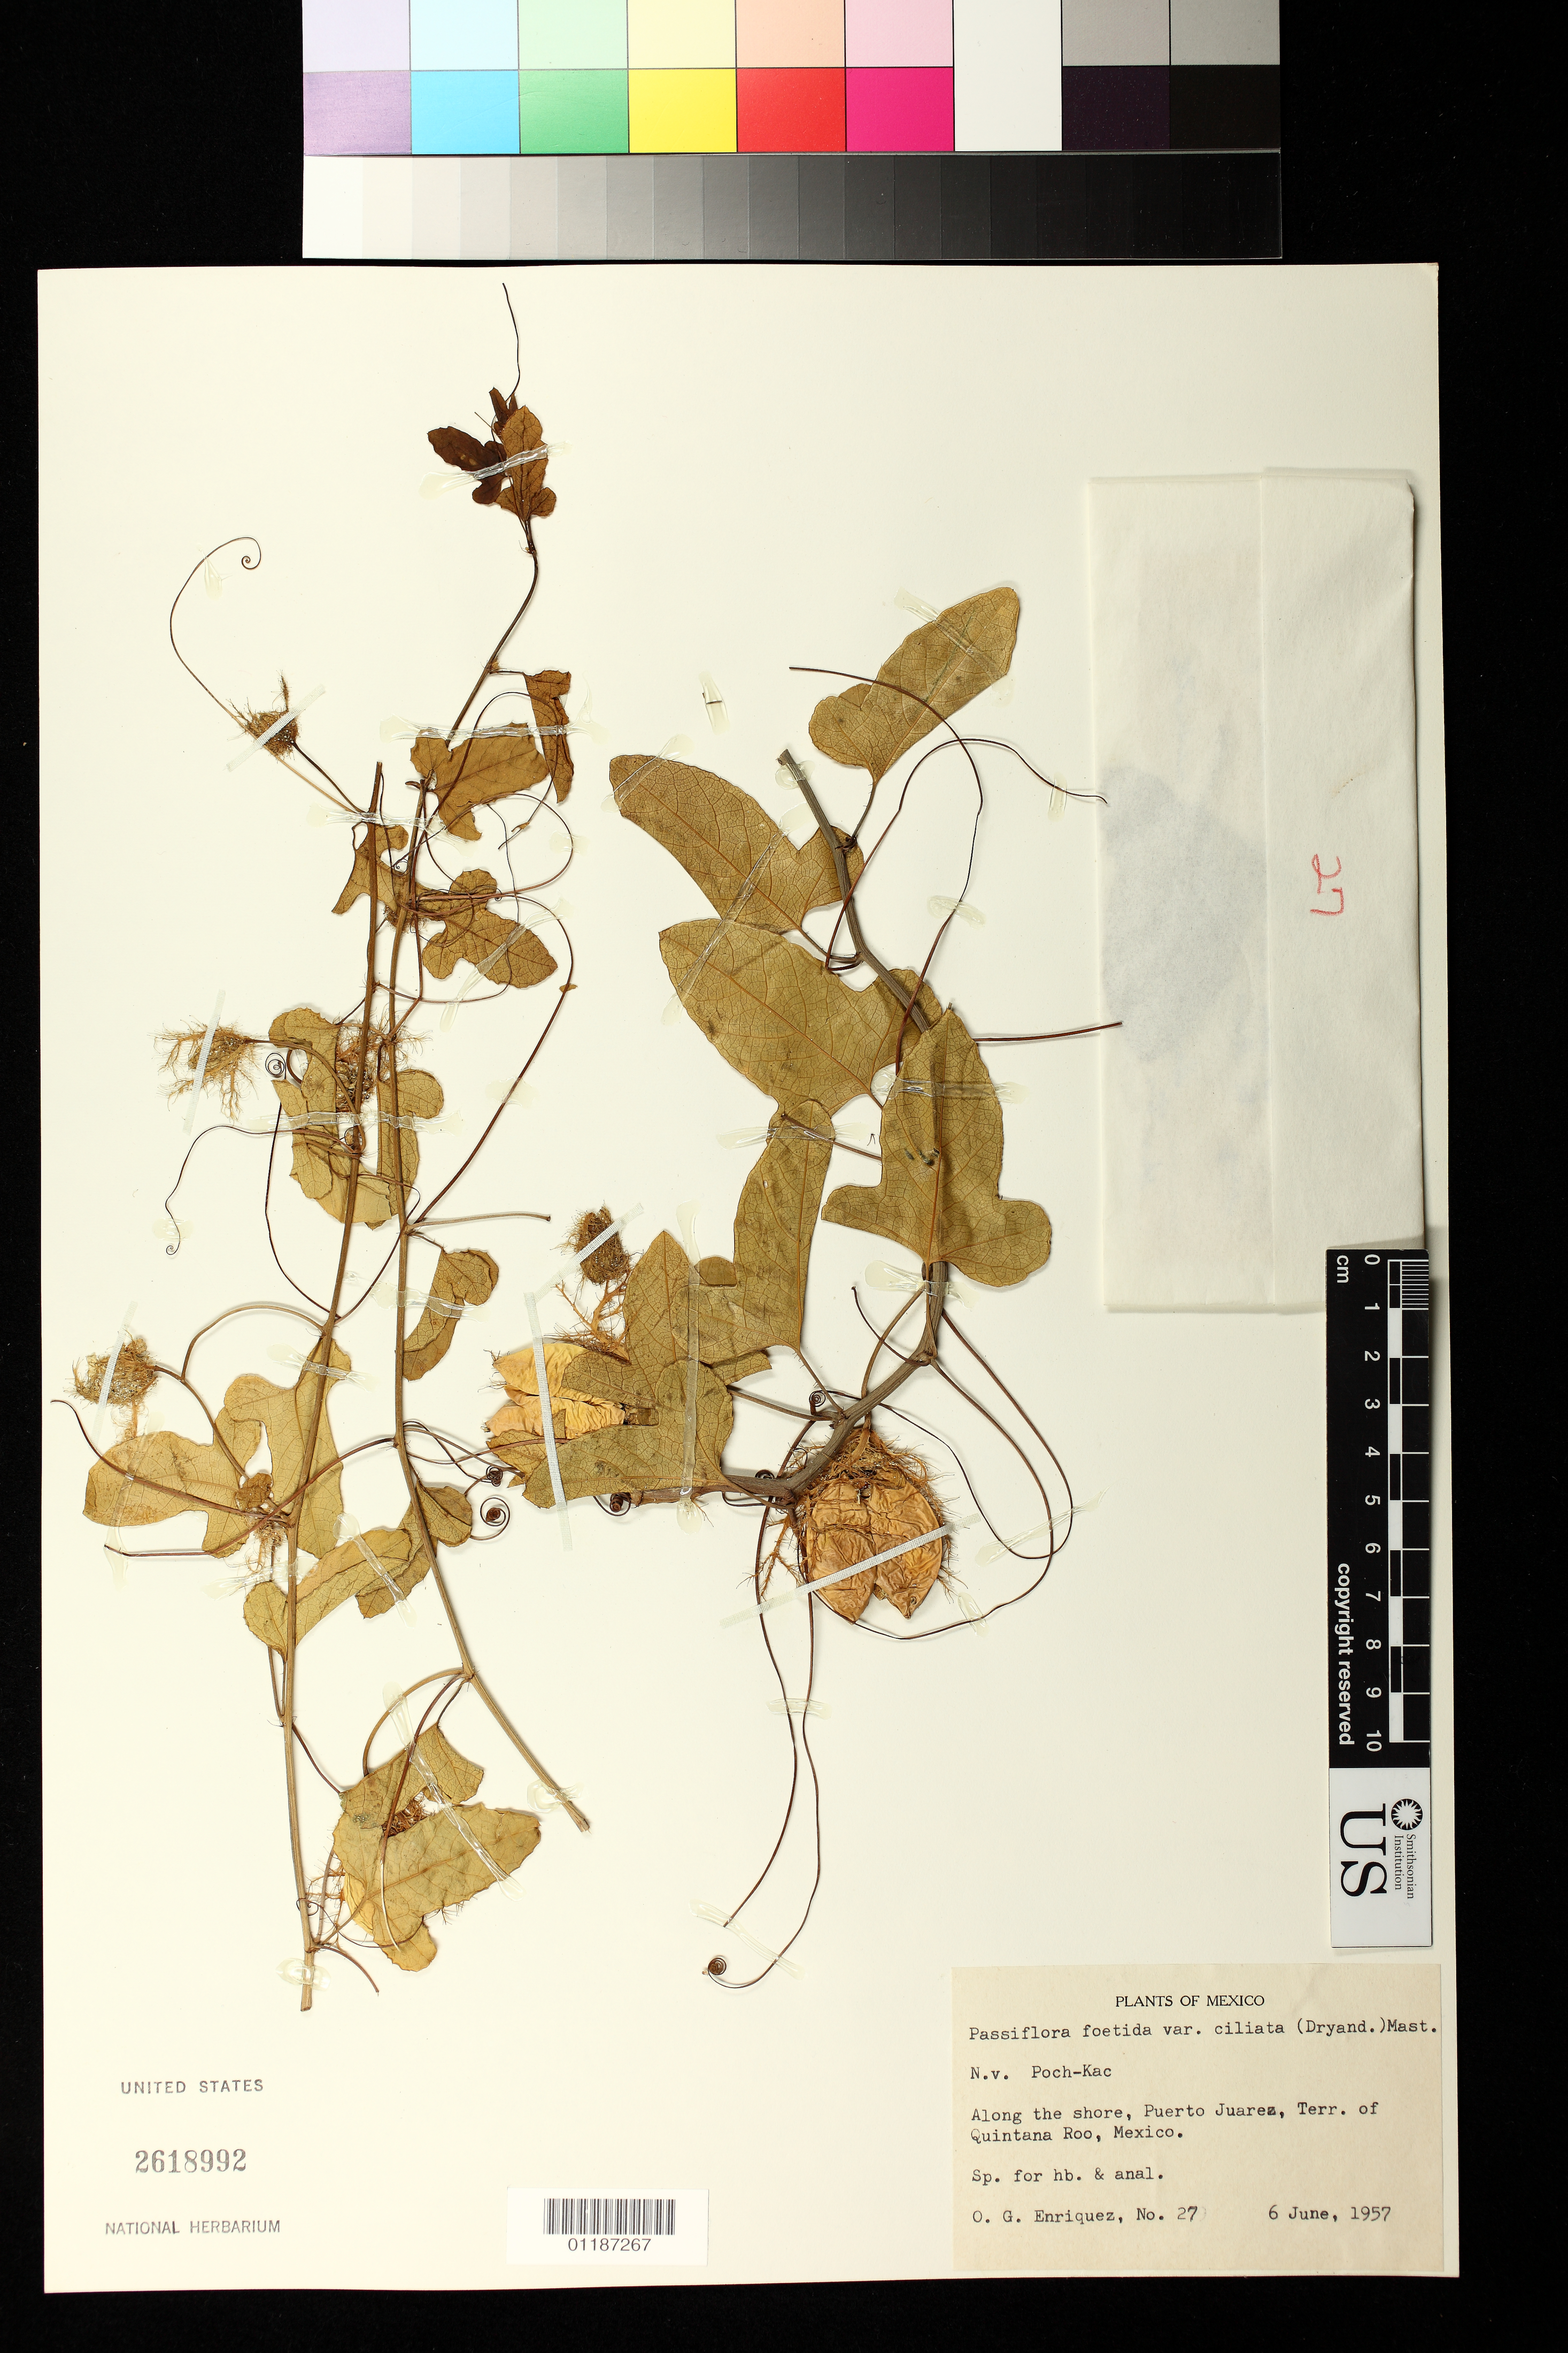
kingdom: Plantae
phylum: Tracheophyta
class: Magnoliopsida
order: Malpighiales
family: Passifloraceae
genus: Passiflora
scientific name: Passiflora ciliata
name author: Aiton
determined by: Svoboda, Harlan T., (NA), US Department of Agriculture (UNITED STATES)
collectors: O. Enriquez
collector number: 27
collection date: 1957-06-06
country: Mexico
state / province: Quintana Roo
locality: Along the shore, Puerto Juarez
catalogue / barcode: US 2618992